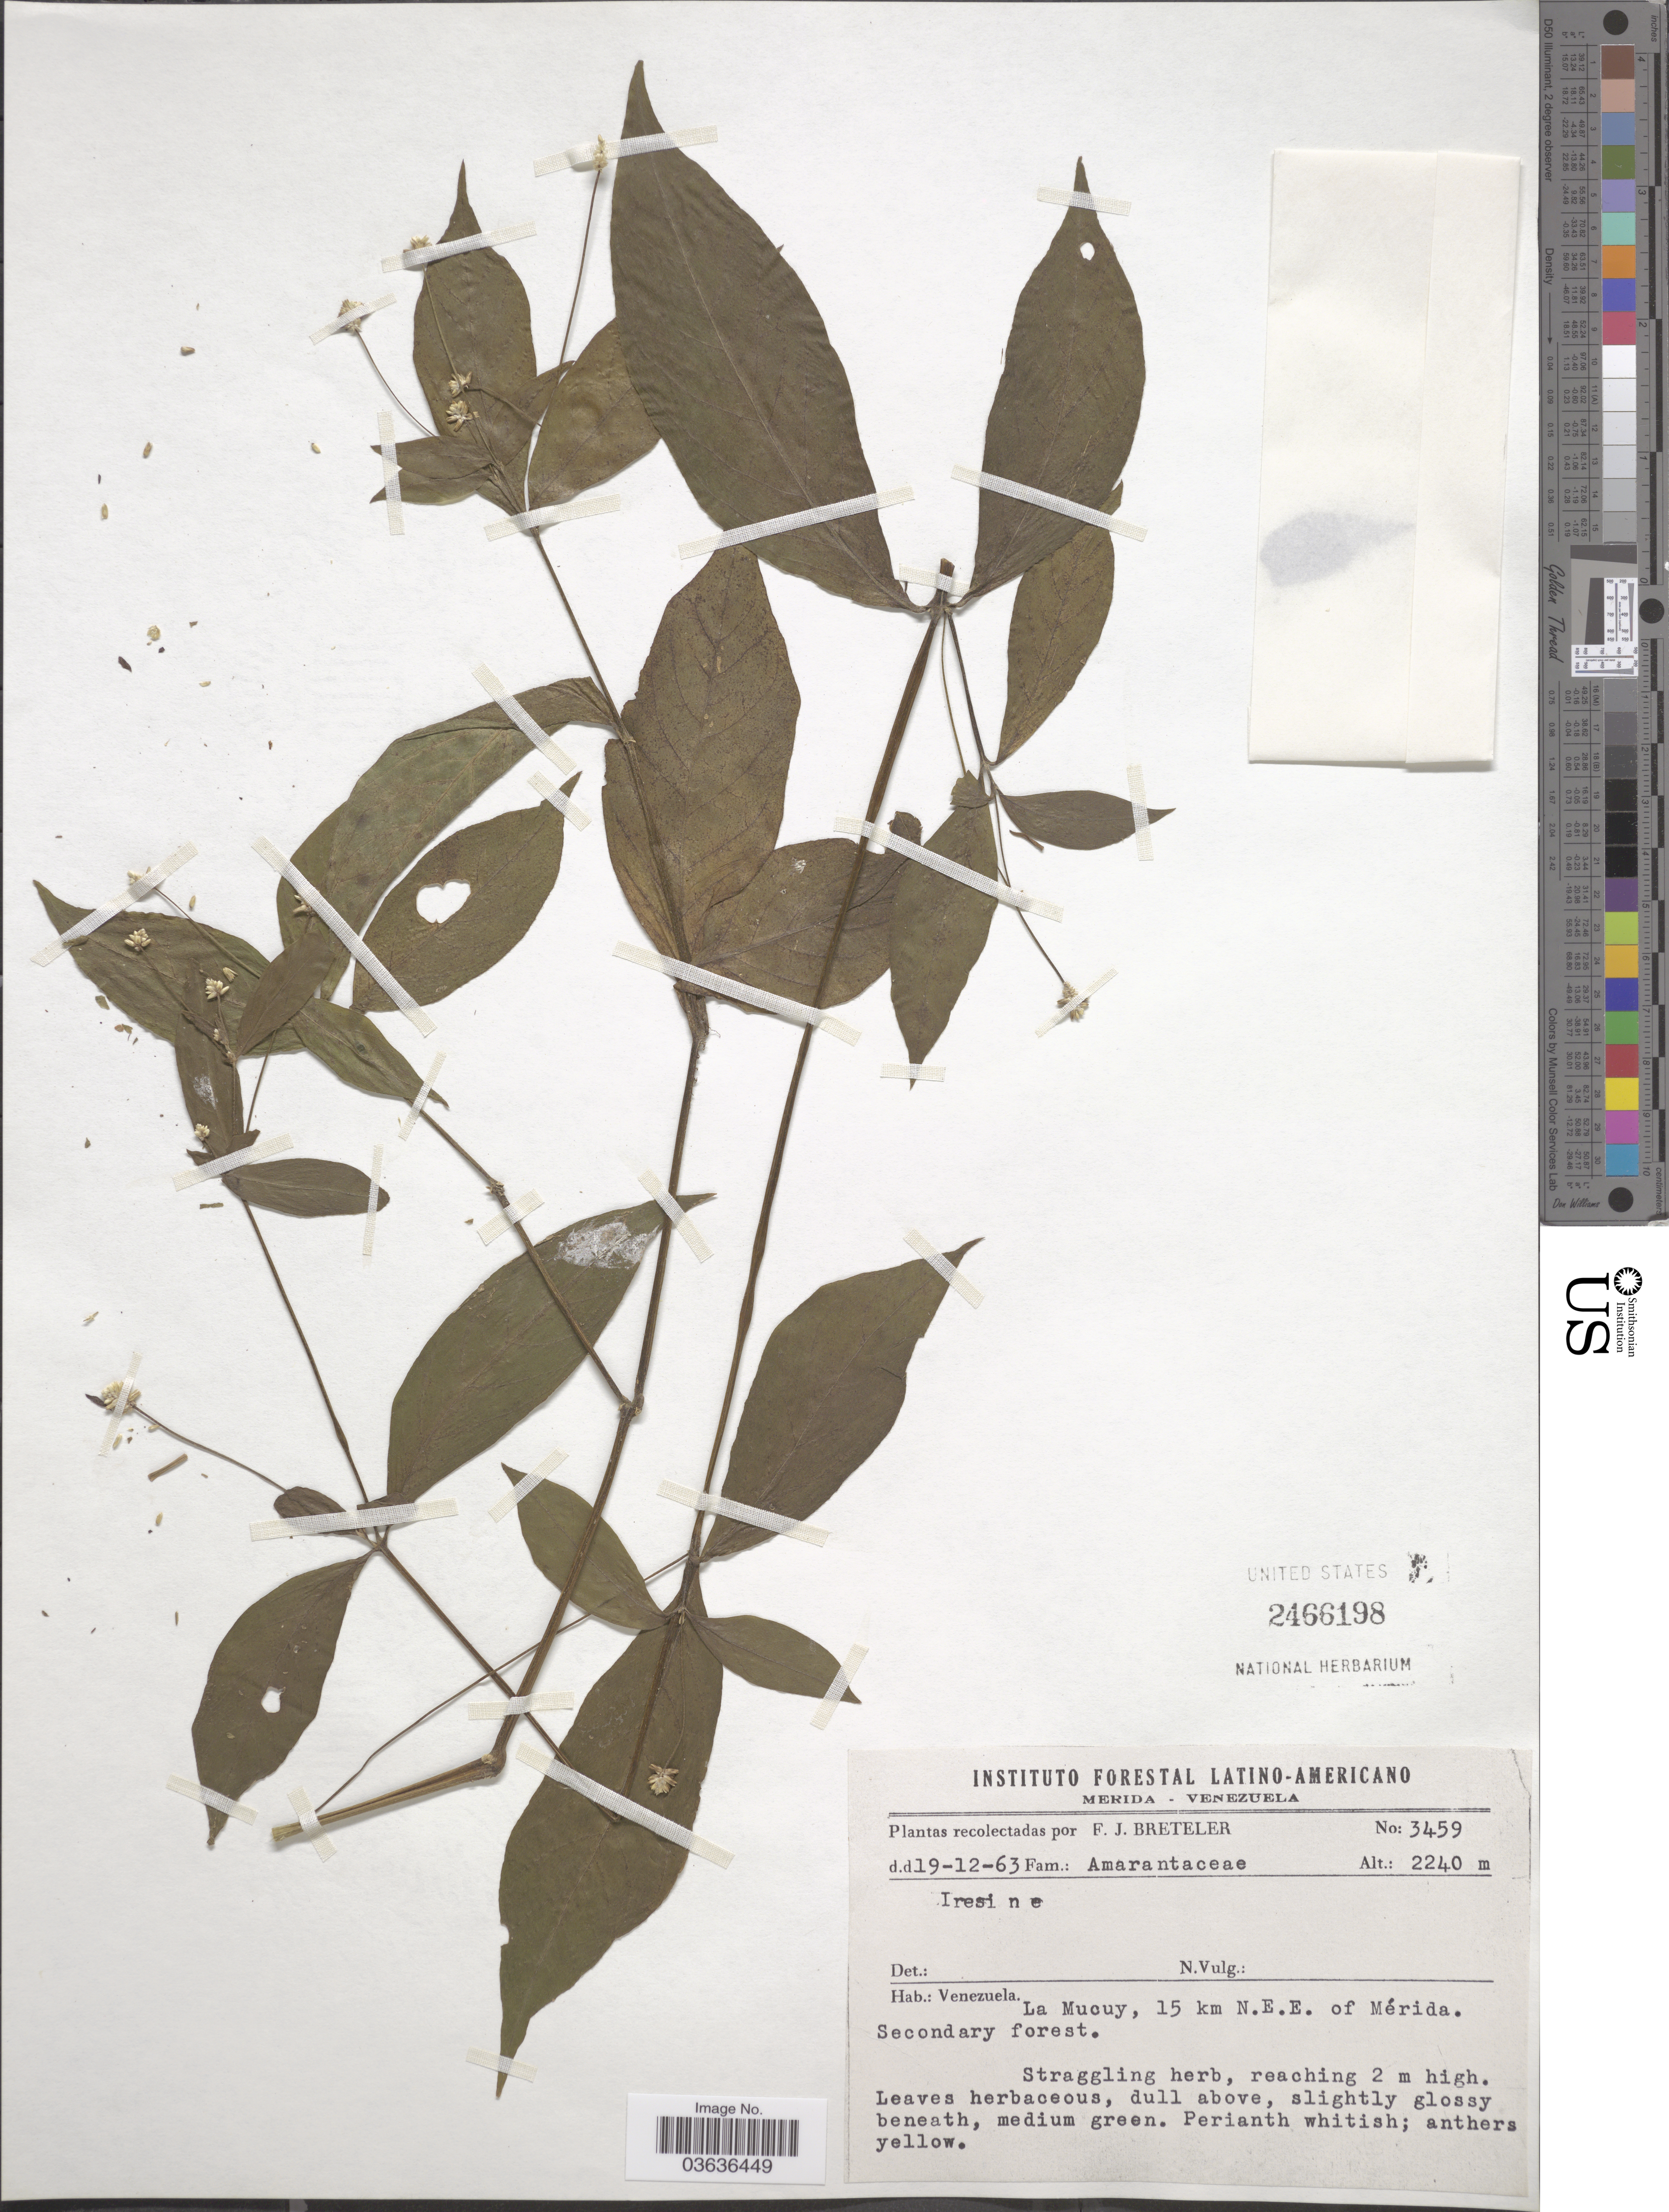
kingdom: Plantae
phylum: Tracheophyta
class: Magnoliopsida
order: Caryophyllales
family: Amaranthaceae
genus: Alternanthera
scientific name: Alternanthera lanceolata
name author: (Benth.) Schinz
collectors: F. J. Breteler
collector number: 3459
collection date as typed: Transcribed d/m/y: 19/12/63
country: Venezuela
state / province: Mérida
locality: La Mucuy, 15 km N. E. E. of Mérida.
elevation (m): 2240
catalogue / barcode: US 2466198